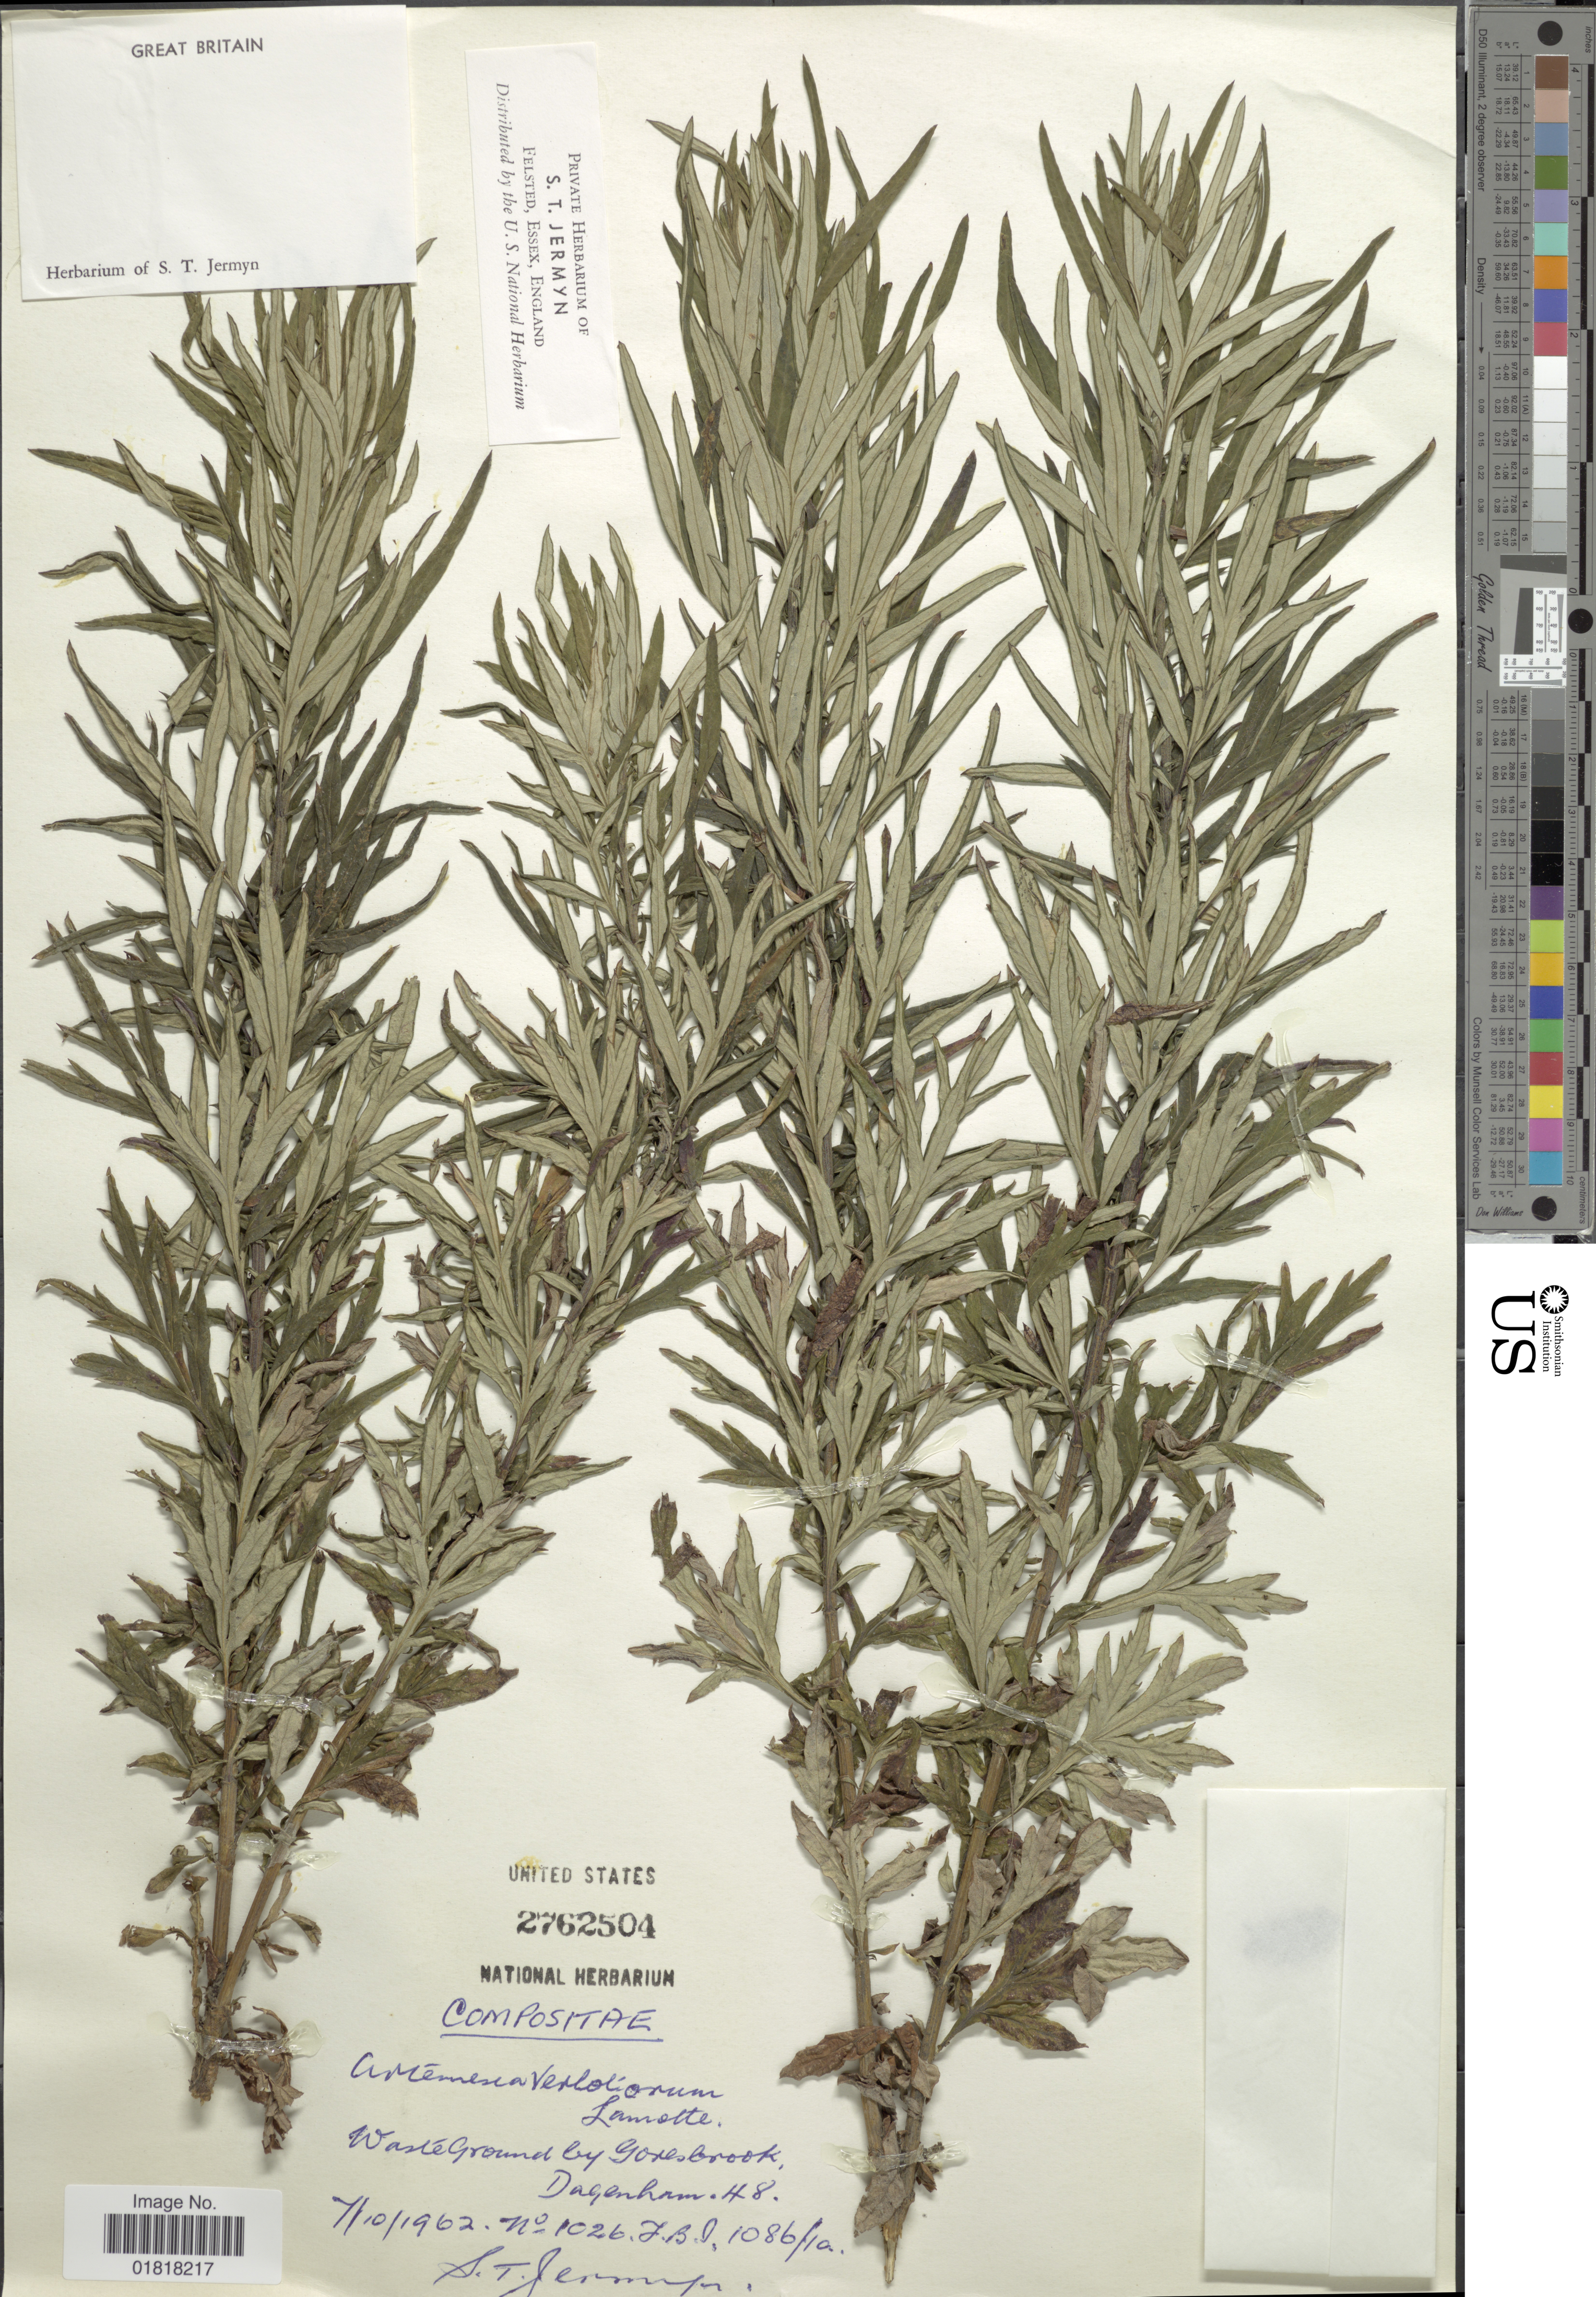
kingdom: Plantae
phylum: Tracheophyta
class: Magnoliopsida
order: Asterales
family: Asteraceae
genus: Artemisia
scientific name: Artemisia verlotorum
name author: Lamotte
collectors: S. Jermyn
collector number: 1026/108611a*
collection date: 1962-10-07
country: United Kingdom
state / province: England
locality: Wasteground by Goresbrook, Dagenham H8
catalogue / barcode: US 2762504